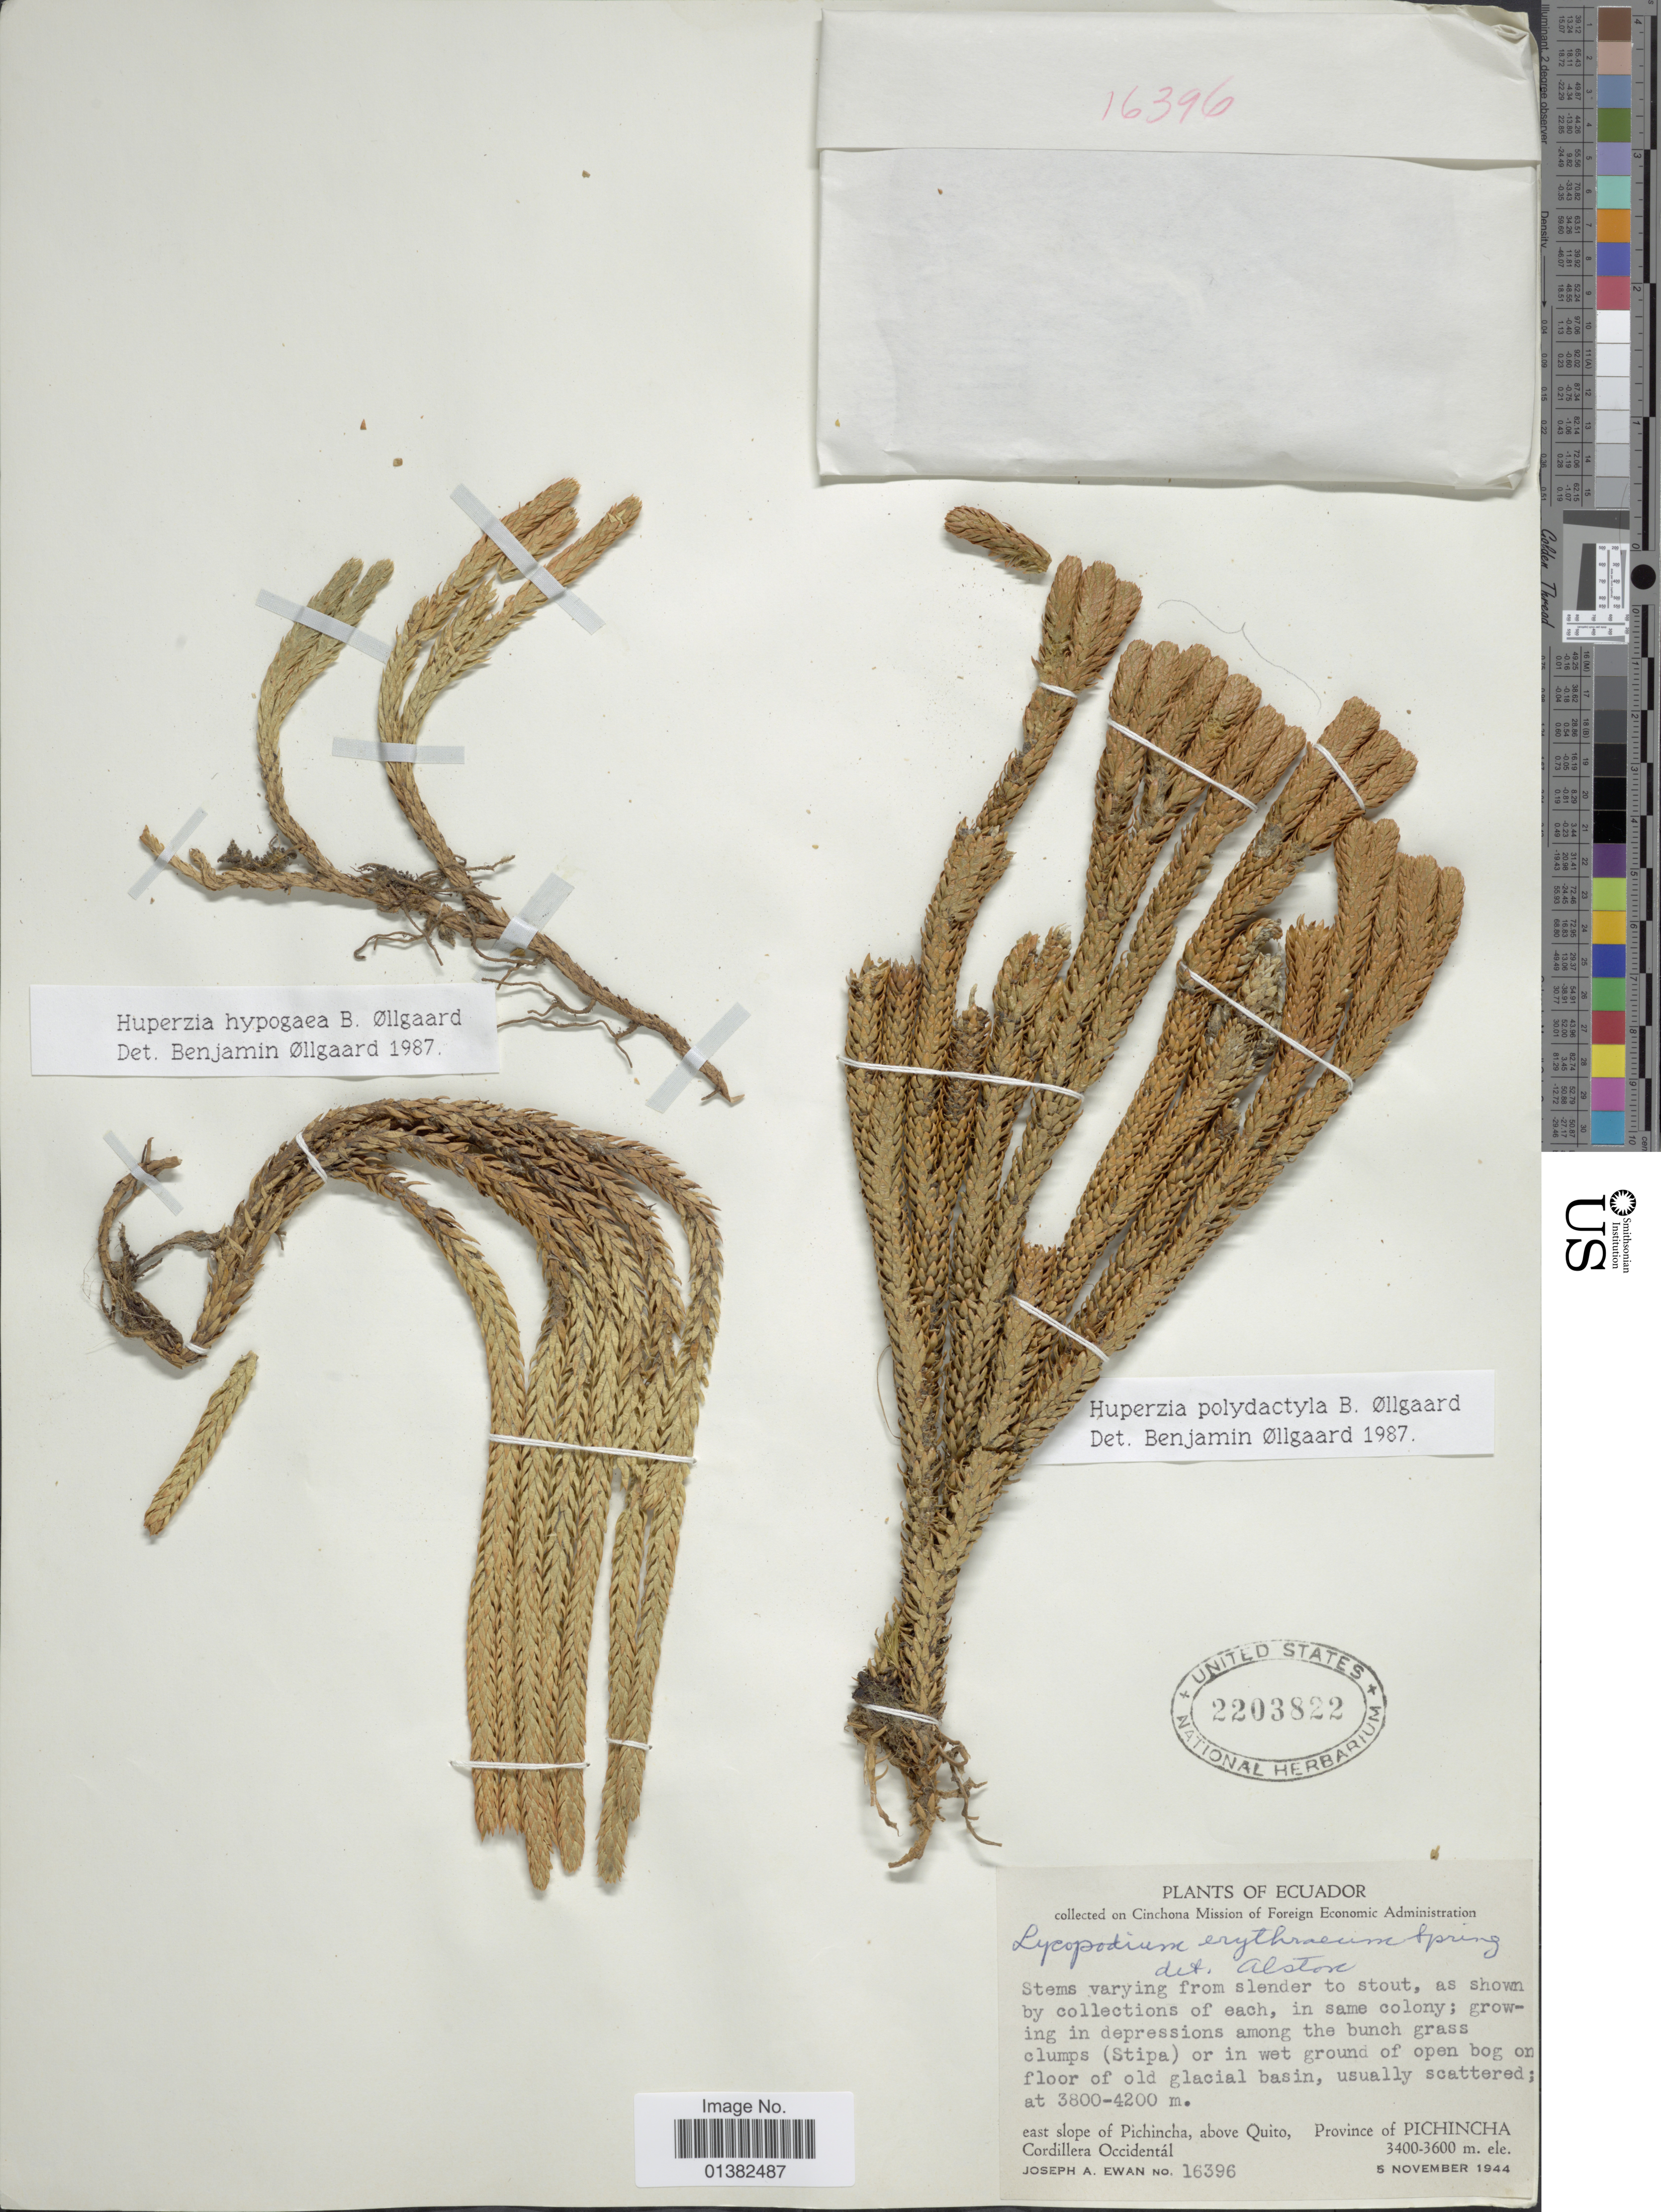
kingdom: Plantae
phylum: Tracheophyta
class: Lycopodiopsida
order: Lycopodiales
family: Lycopodiaceae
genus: Phlegmariurus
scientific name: Phlegmariurus polydactylus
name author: (B. Øllg.) B. Øllg.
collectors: J. A. Ewan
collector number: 16396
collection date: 1944-11-05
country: Ecuador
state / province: Pichincha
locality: East slope of Pichincha, above Quito, Cordillera Occidental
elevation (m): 3400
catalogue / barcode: US 2203822